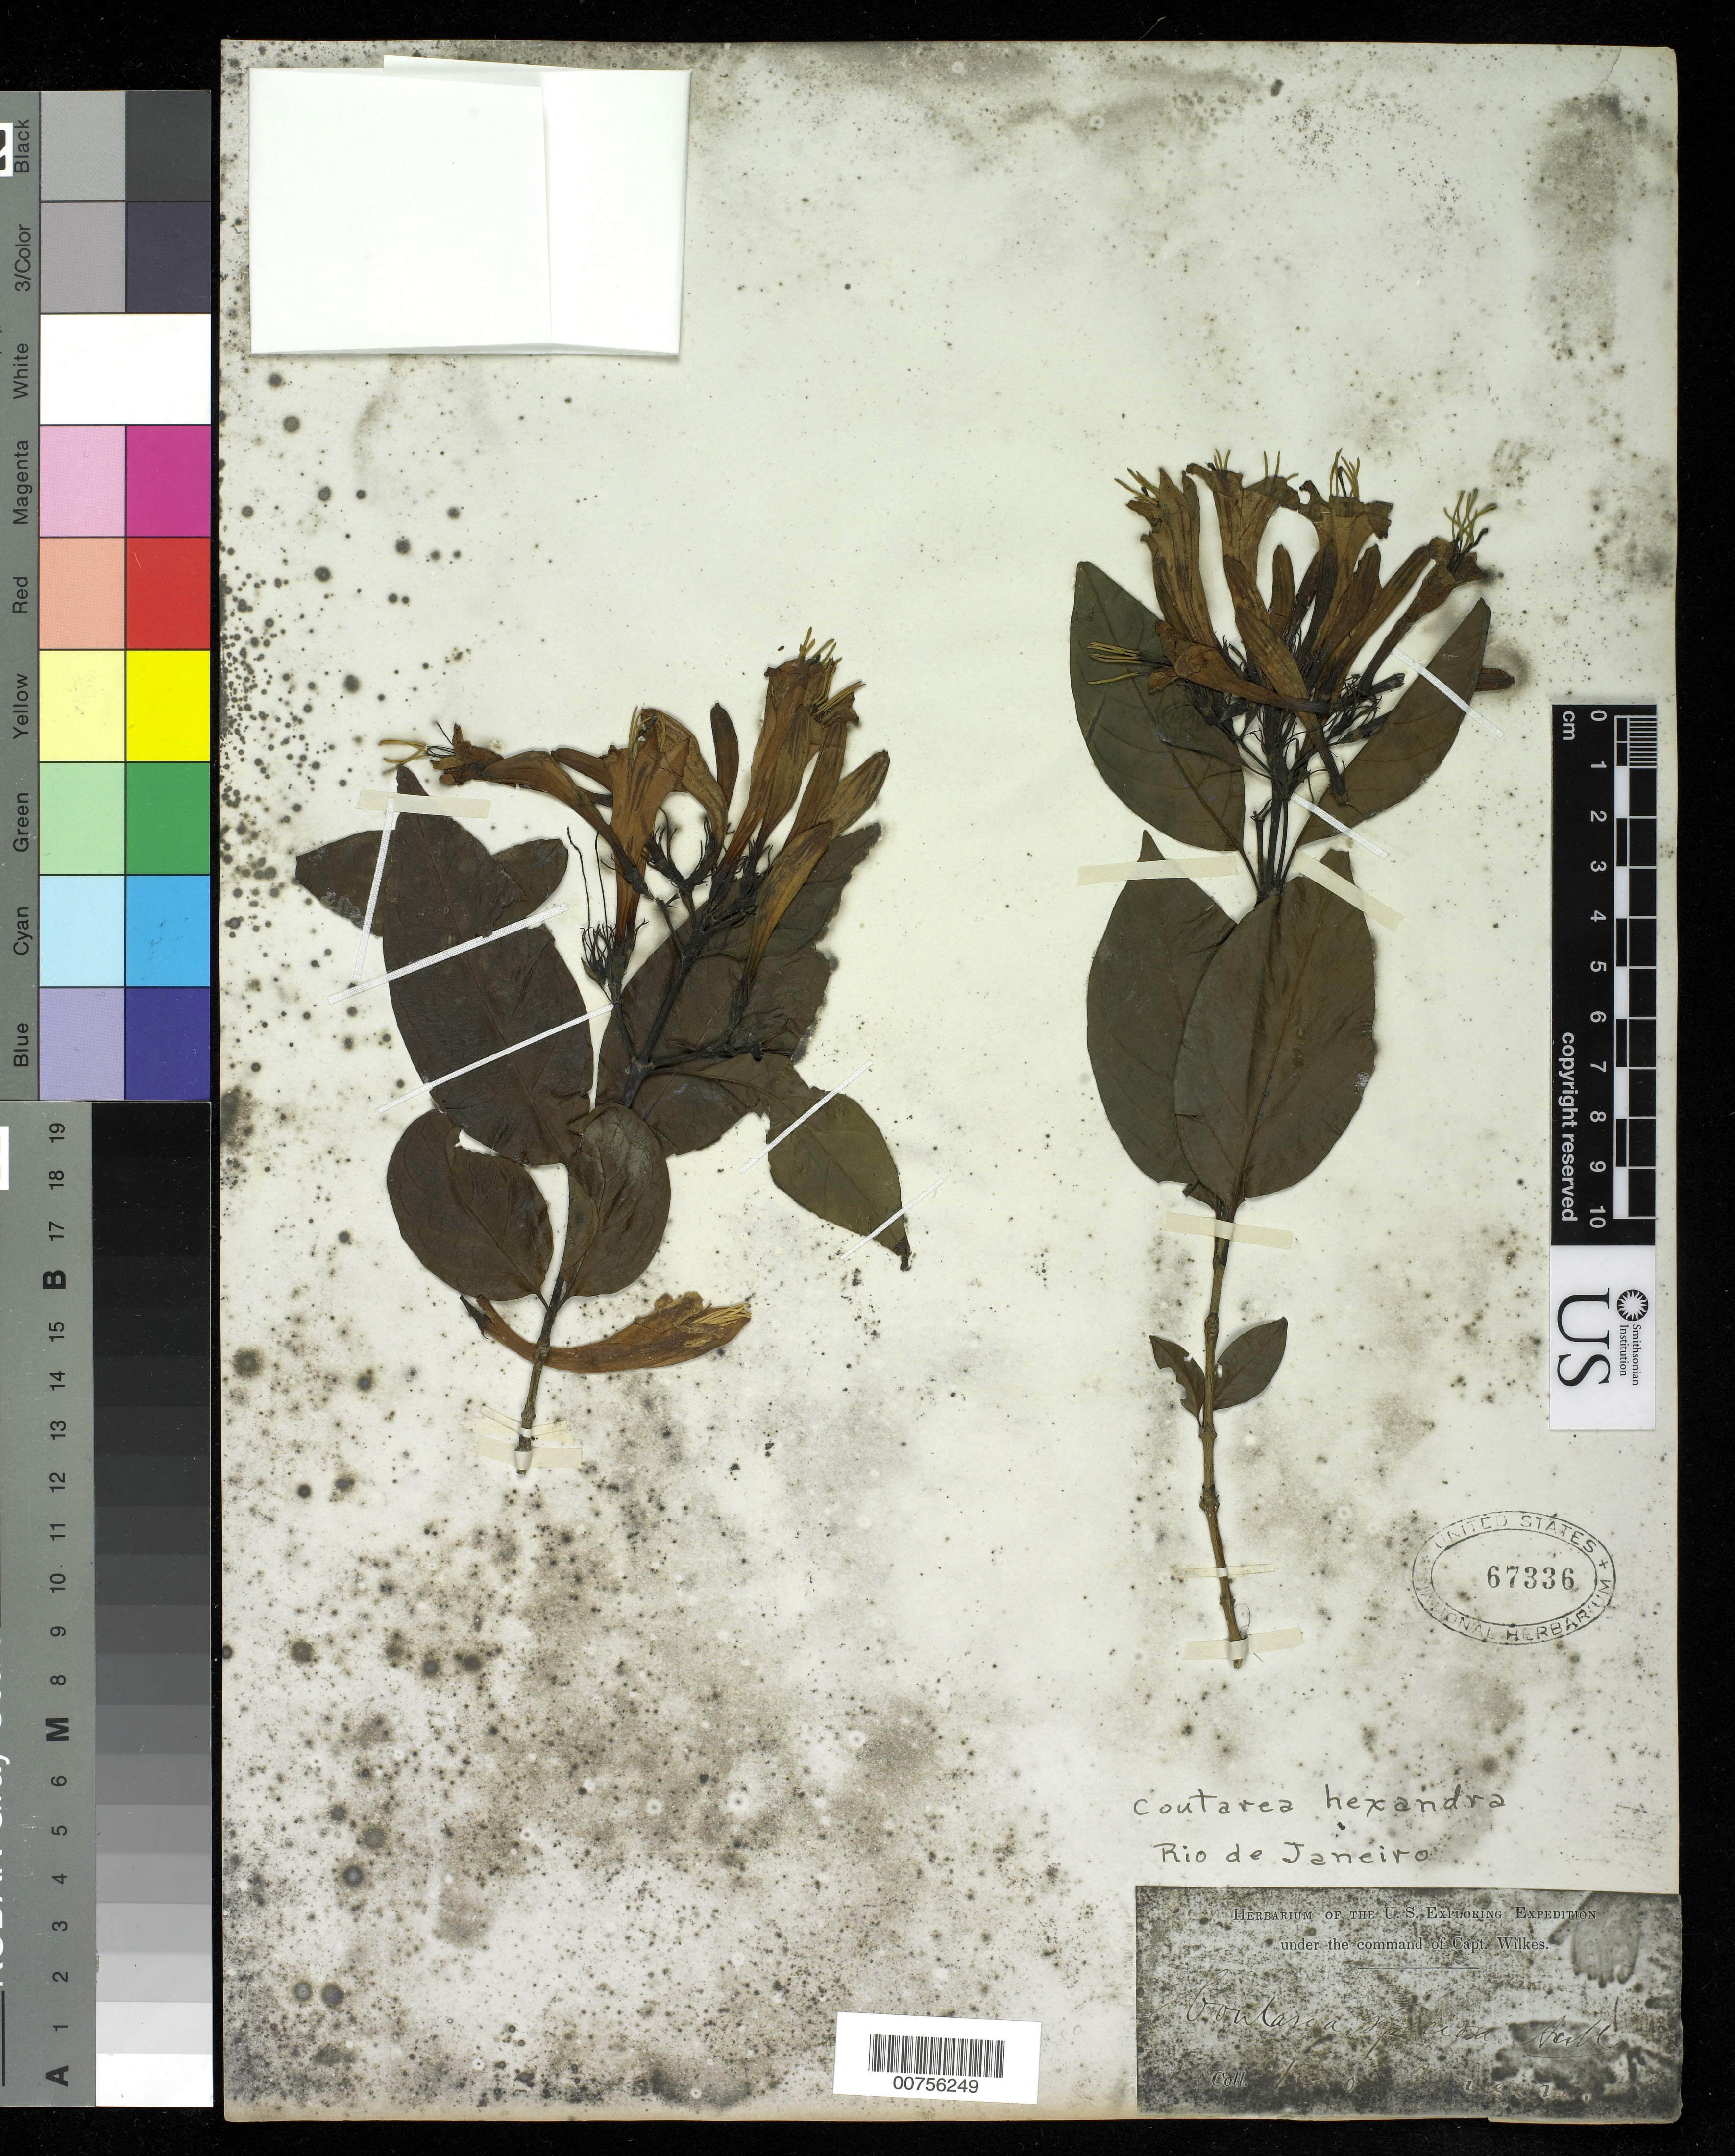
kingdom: Plantae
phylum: Tracheophyta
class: Magnoliopsida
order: Gentianales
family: Rubiaceae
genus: Coutarea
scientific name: Coutarea hexandra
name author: (Jacq.) K. Schum.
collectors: Wilkes Explor. Exped.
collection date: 1838/1842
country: Brazil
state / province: Rio de Janeiro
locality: Rio Janeiro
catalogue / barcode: US 67336